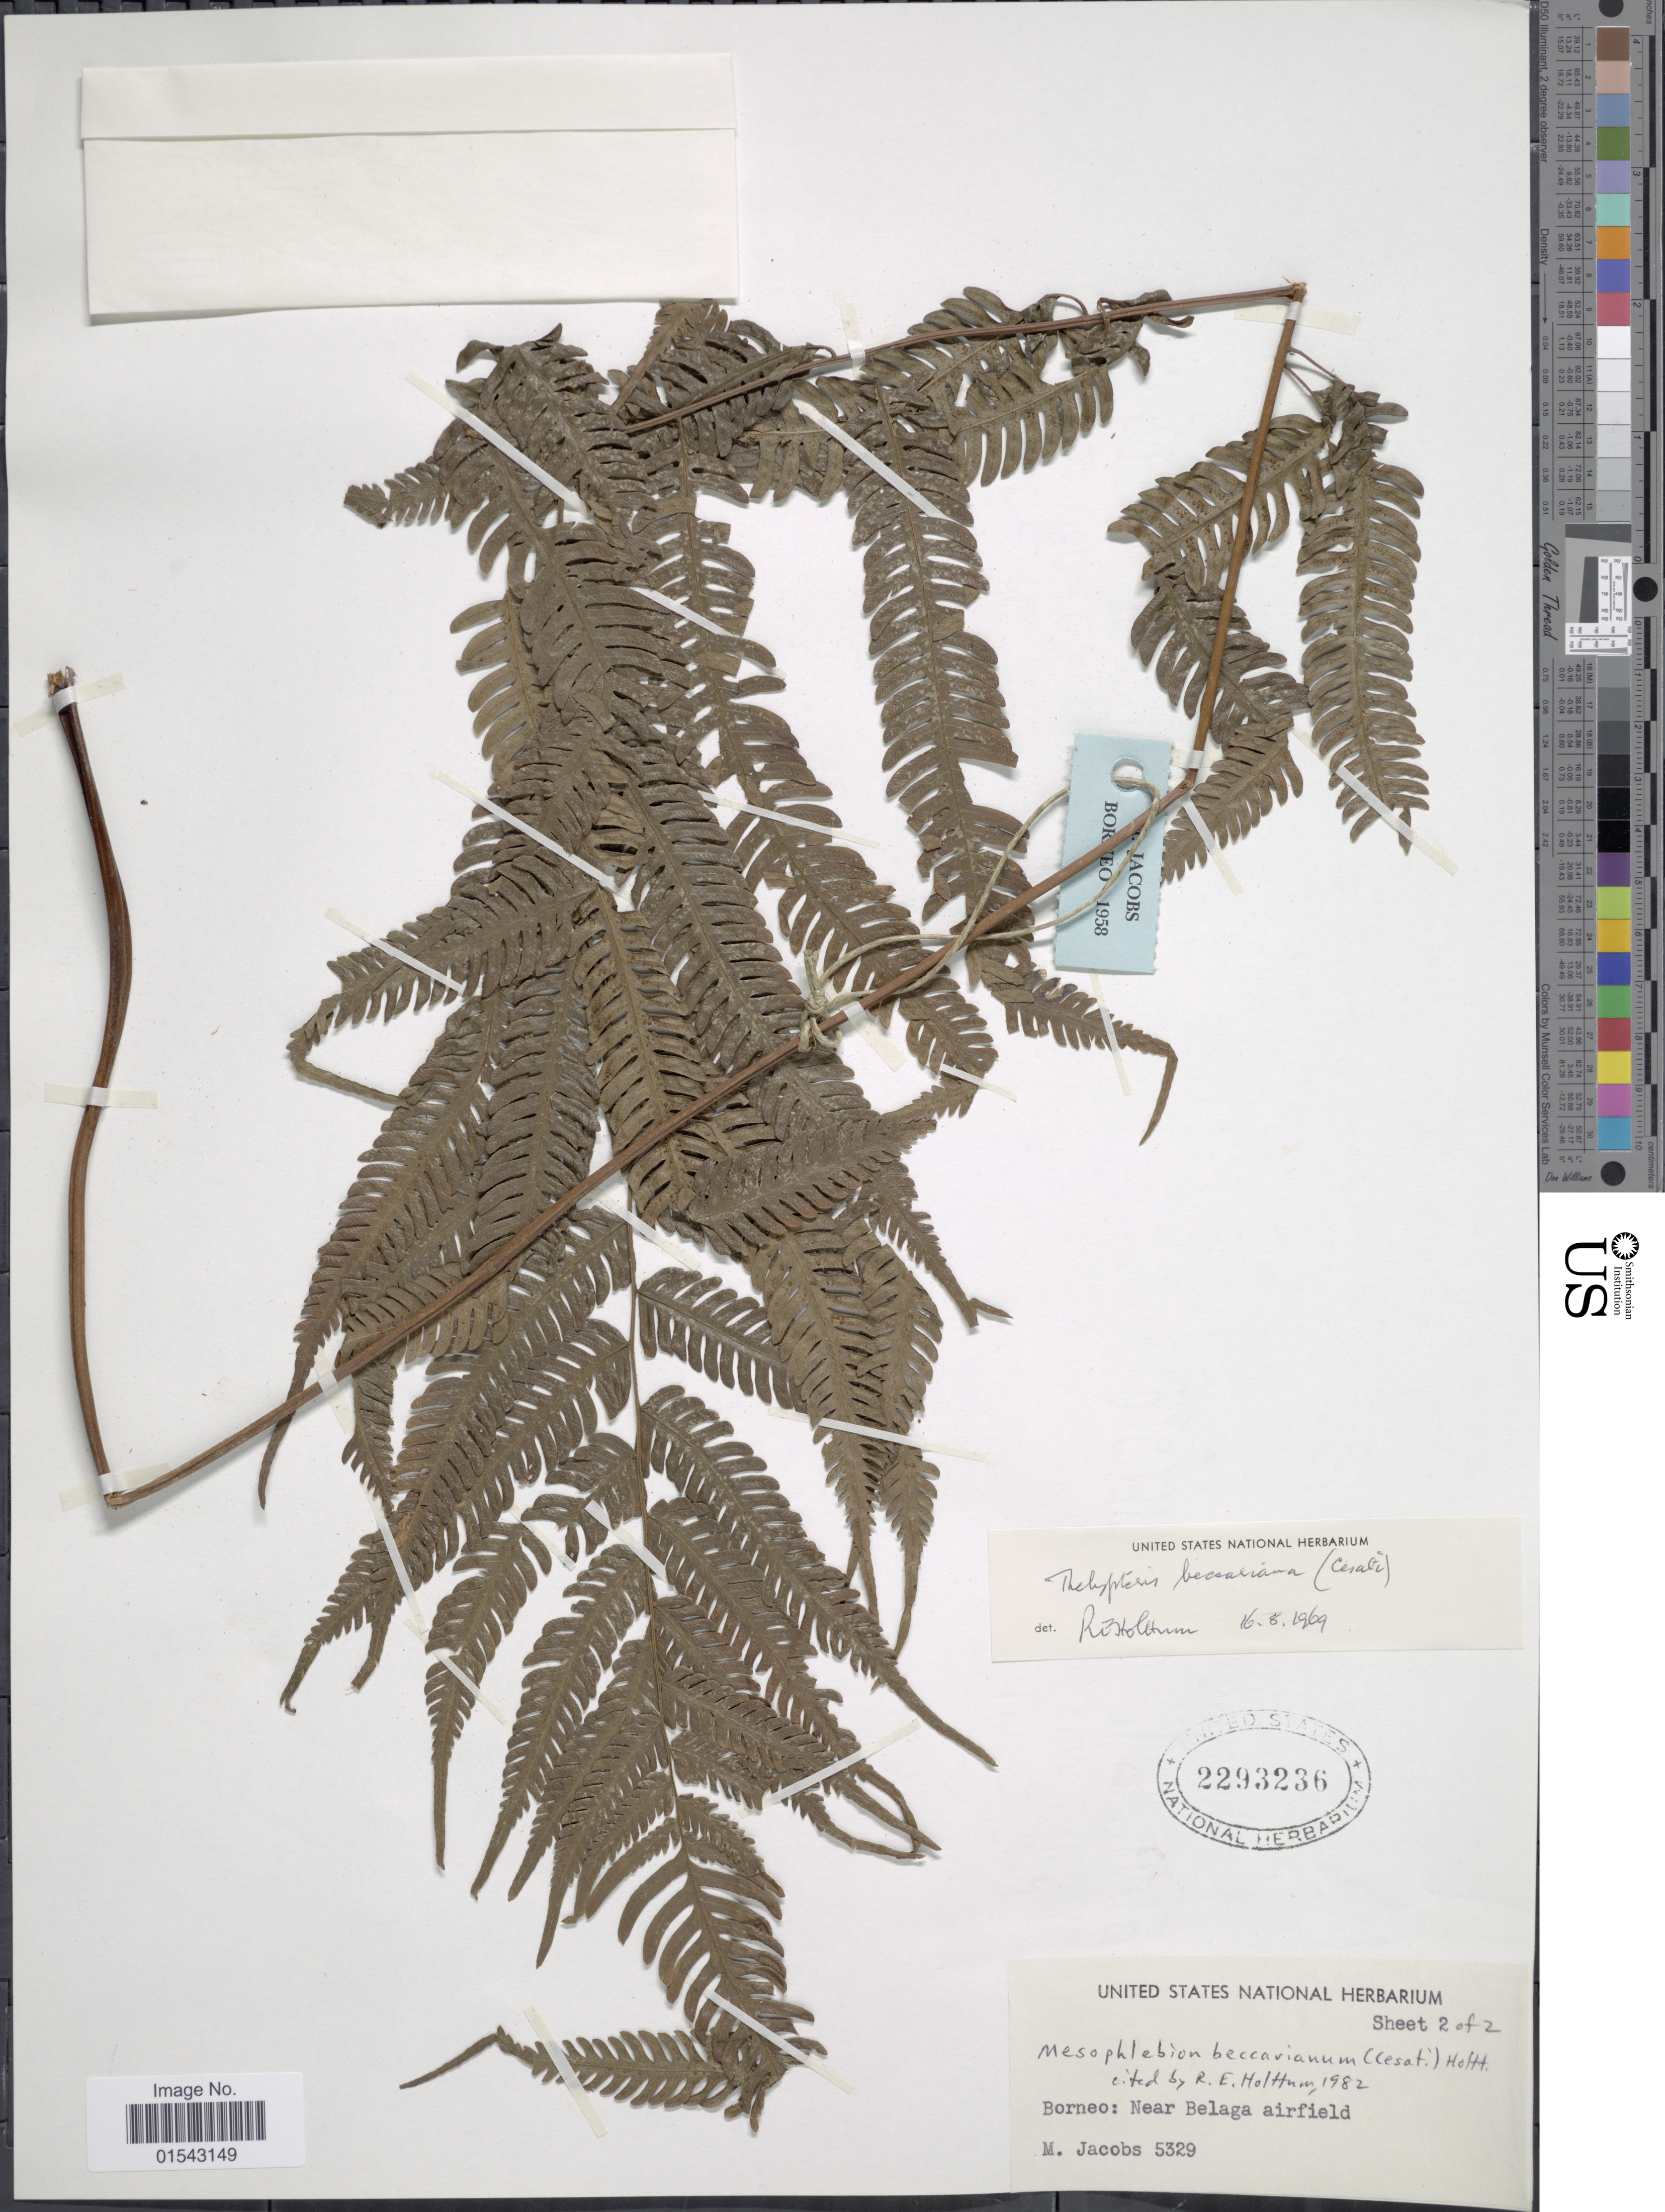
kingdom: Plantae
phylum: Tracheophyta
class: Polypodiopsida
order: Polypodiales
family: Thelypteridaceae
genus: Mesophlebion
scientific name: Mesophlebion beccarianum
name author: (Ces.) Holttum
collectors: M. Jacobs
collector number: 5329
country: Malaysia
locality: Borneo: near Belaga airfield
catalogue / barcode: US 2293236